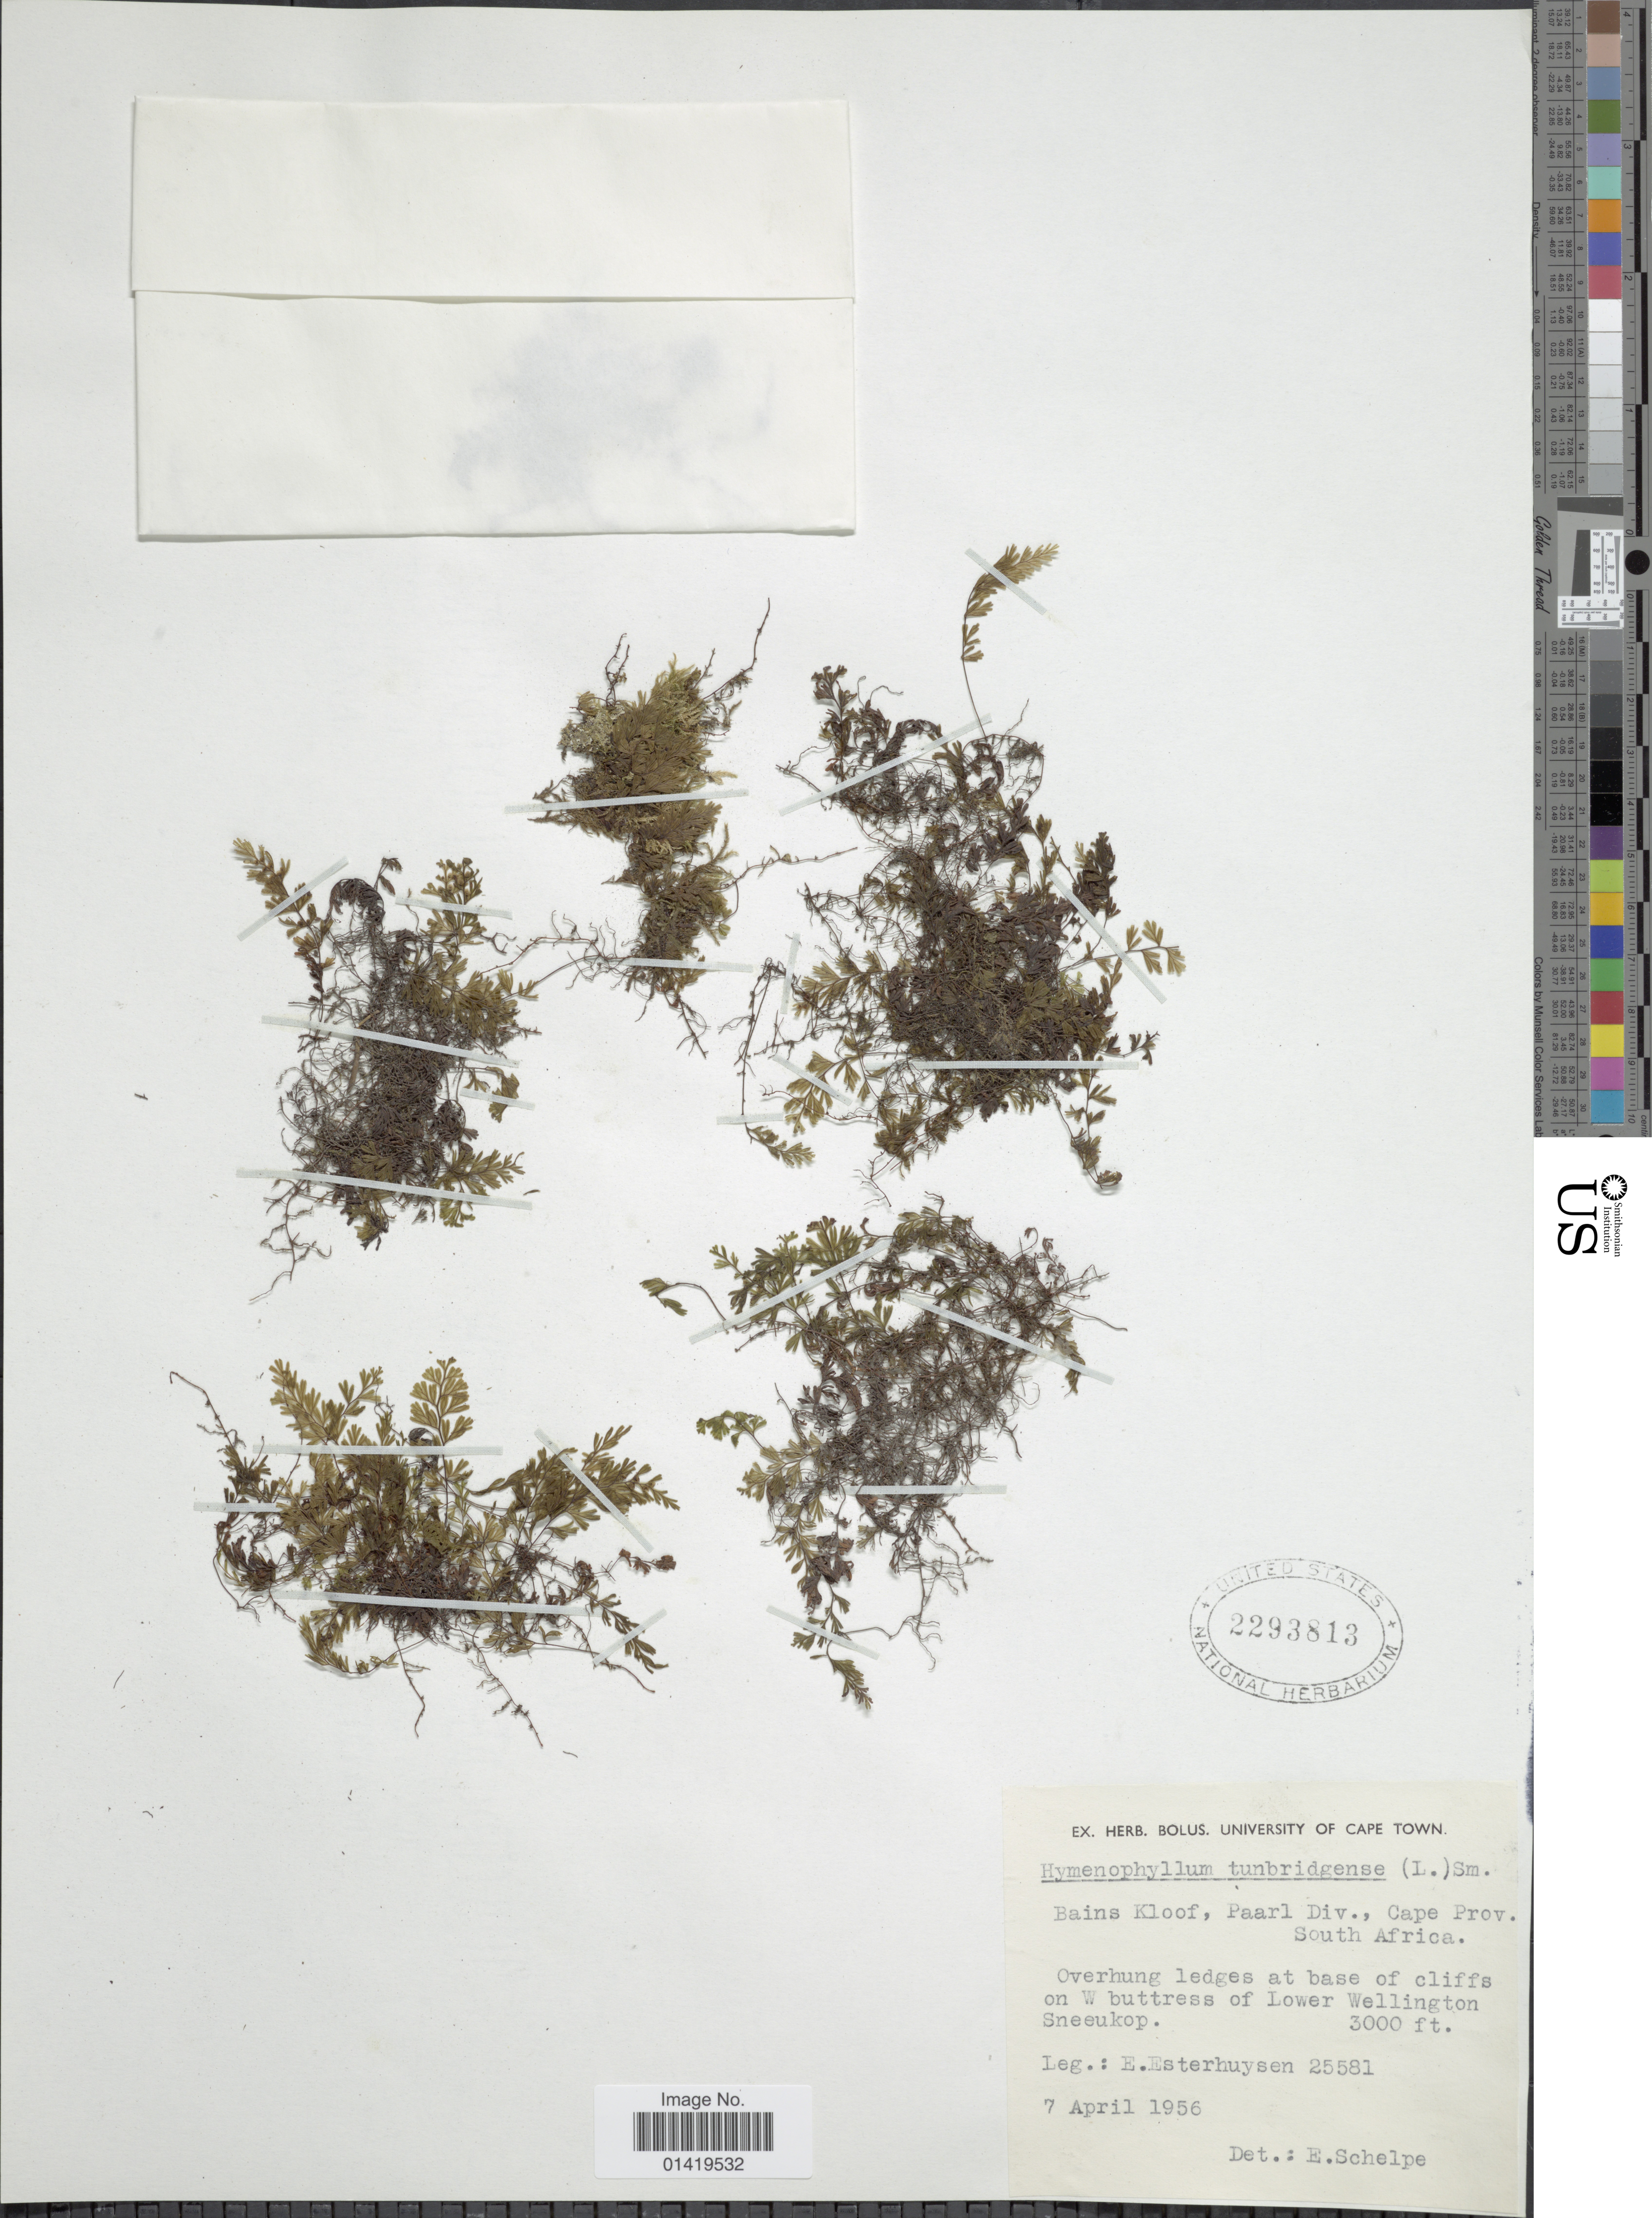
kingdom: Plantae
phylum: Tracheophyta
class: Polypodiopsida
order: Hymenophyllales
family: Hymenophyllaceae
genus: Hymenophyllum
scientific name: Hymenophyllum tunbrigense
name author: (L.) Small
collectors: E. E. Esterhuysen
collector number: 25581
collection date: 1956-04-07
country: South Africa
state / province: Western Cape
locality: Bains Kloof Paarl div., Cape prov. South Africa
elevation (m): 914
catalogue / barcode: US 2293813